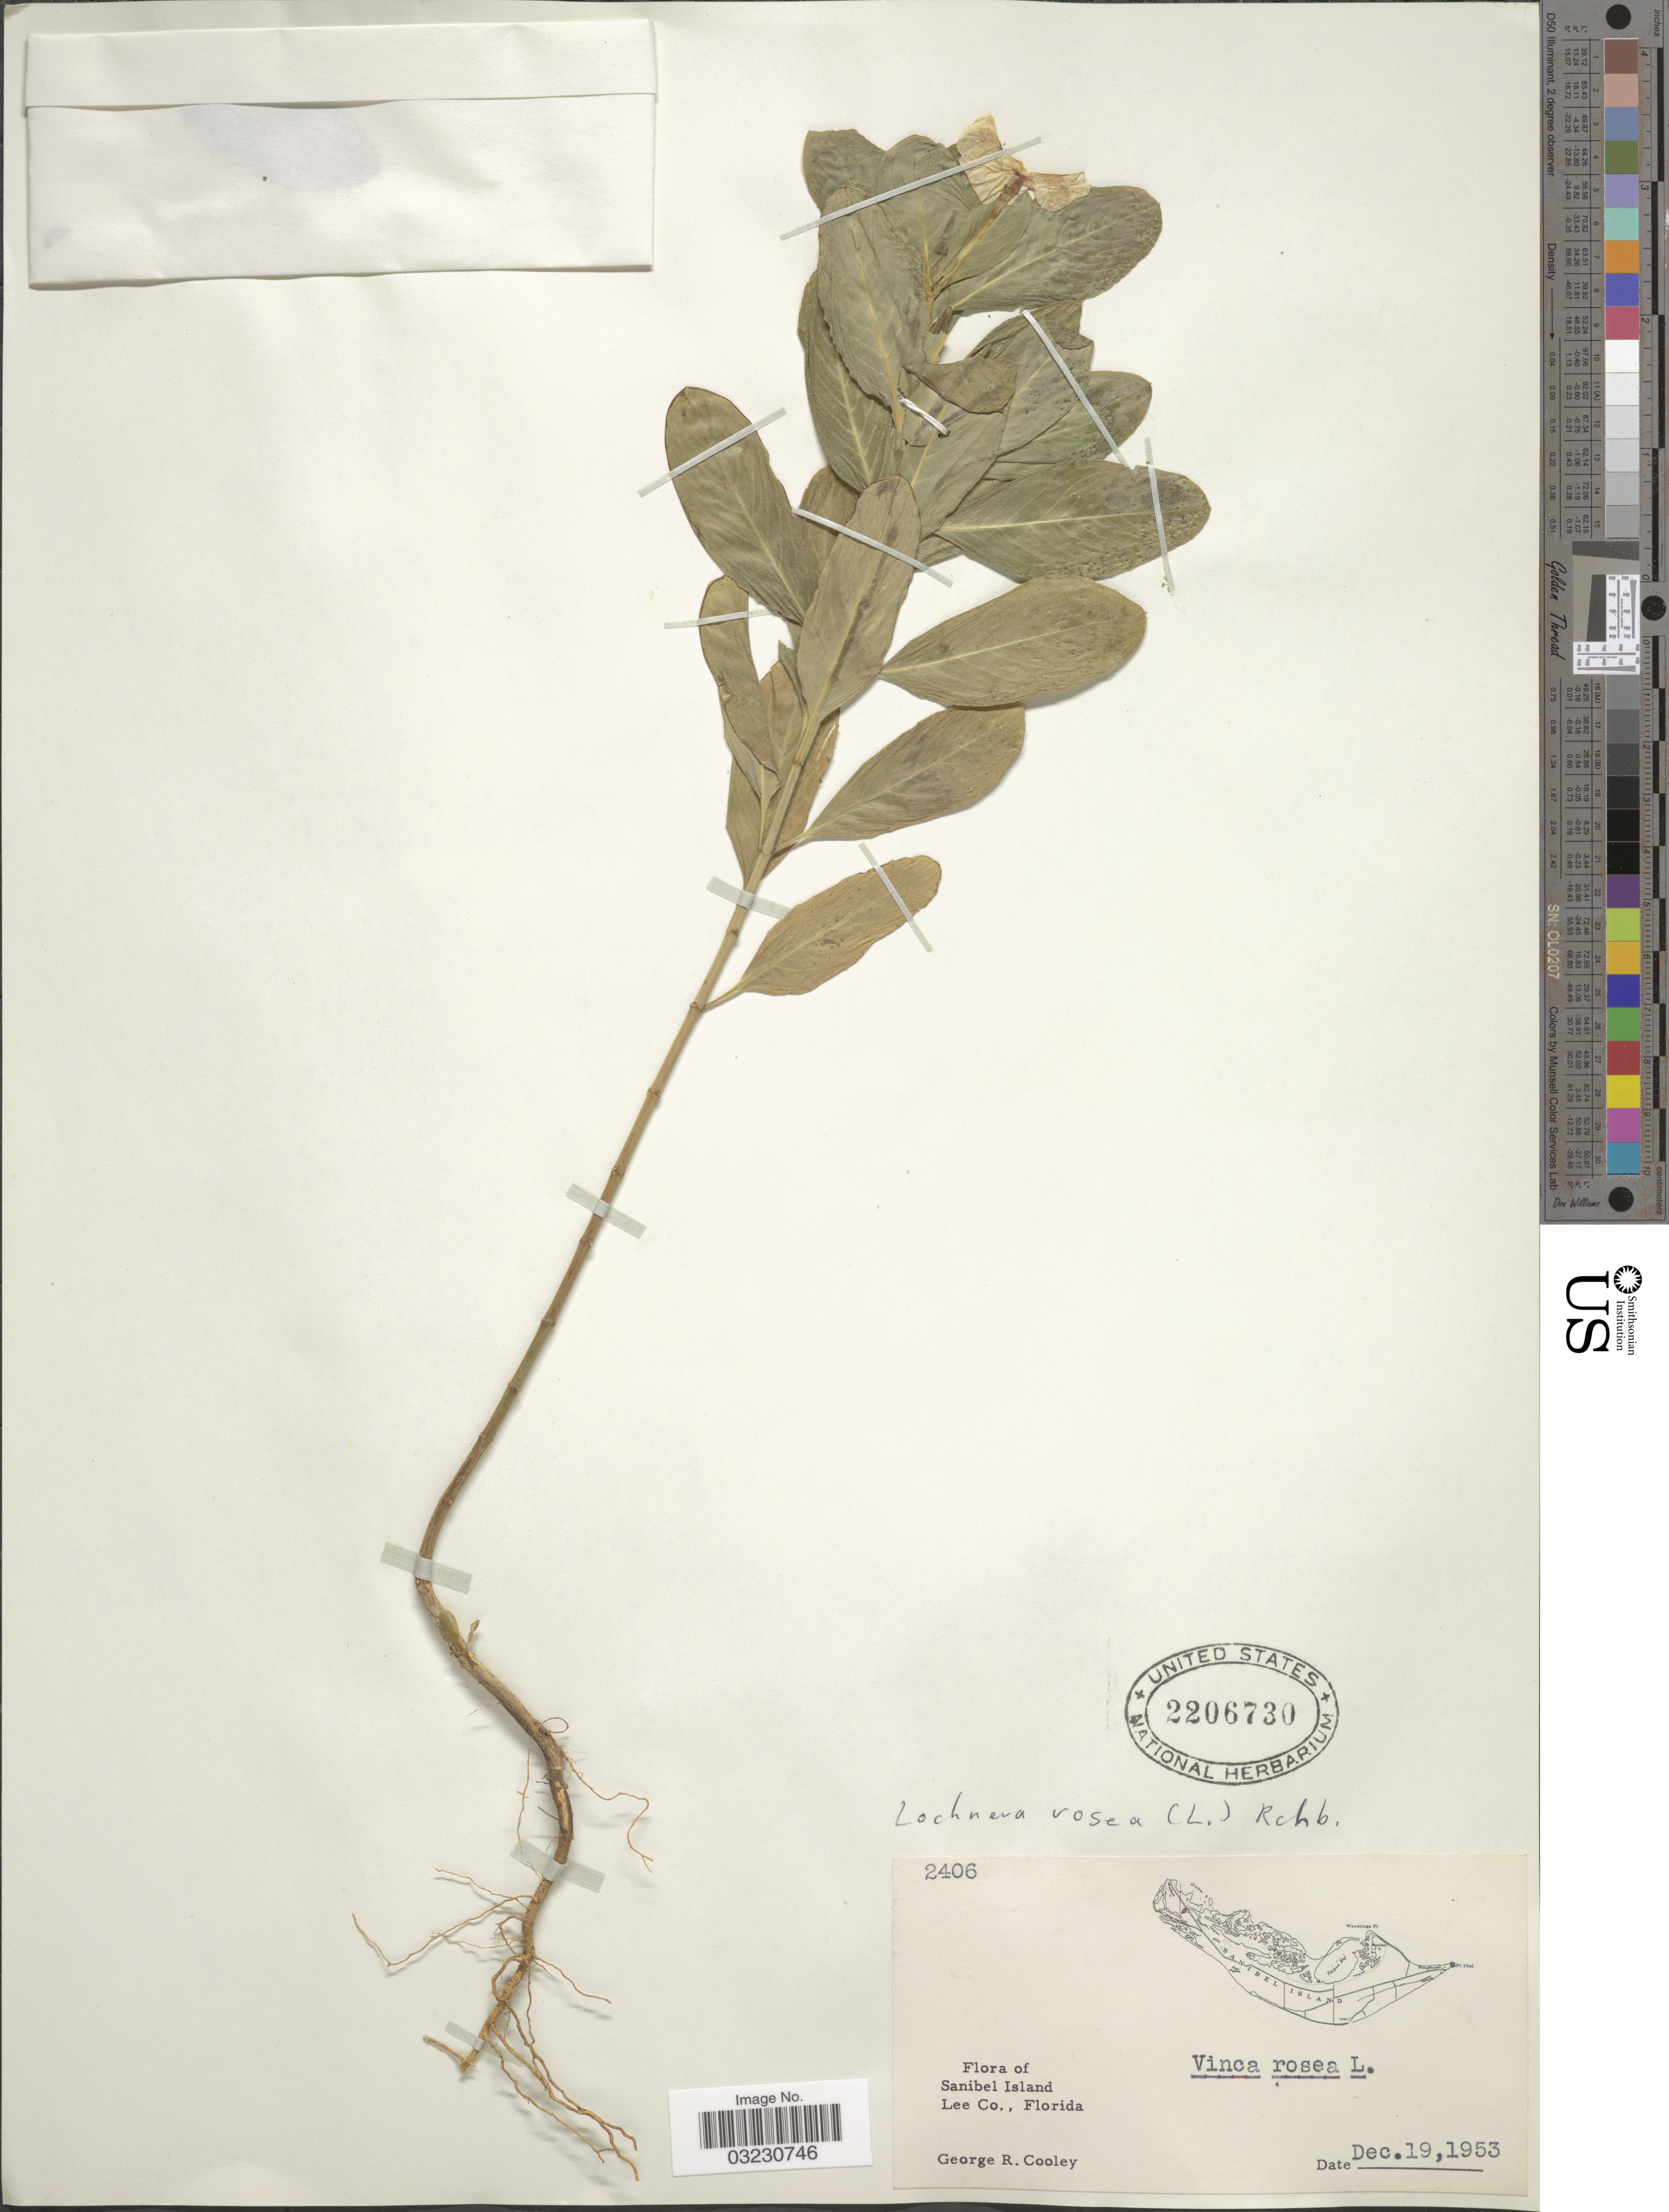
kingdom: Plantae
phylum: Tracheophyta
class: Magnoliopsida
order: Gentianales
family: Apocynaceae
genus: Catharanthus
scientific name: Catharanthus roseus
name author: (L.) G. Don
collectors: G. R. Cooley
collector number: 2406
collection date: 1953-12-19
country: United States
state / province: Florida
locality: Sanibel Island, Lee Co.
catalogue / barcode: US 2206730